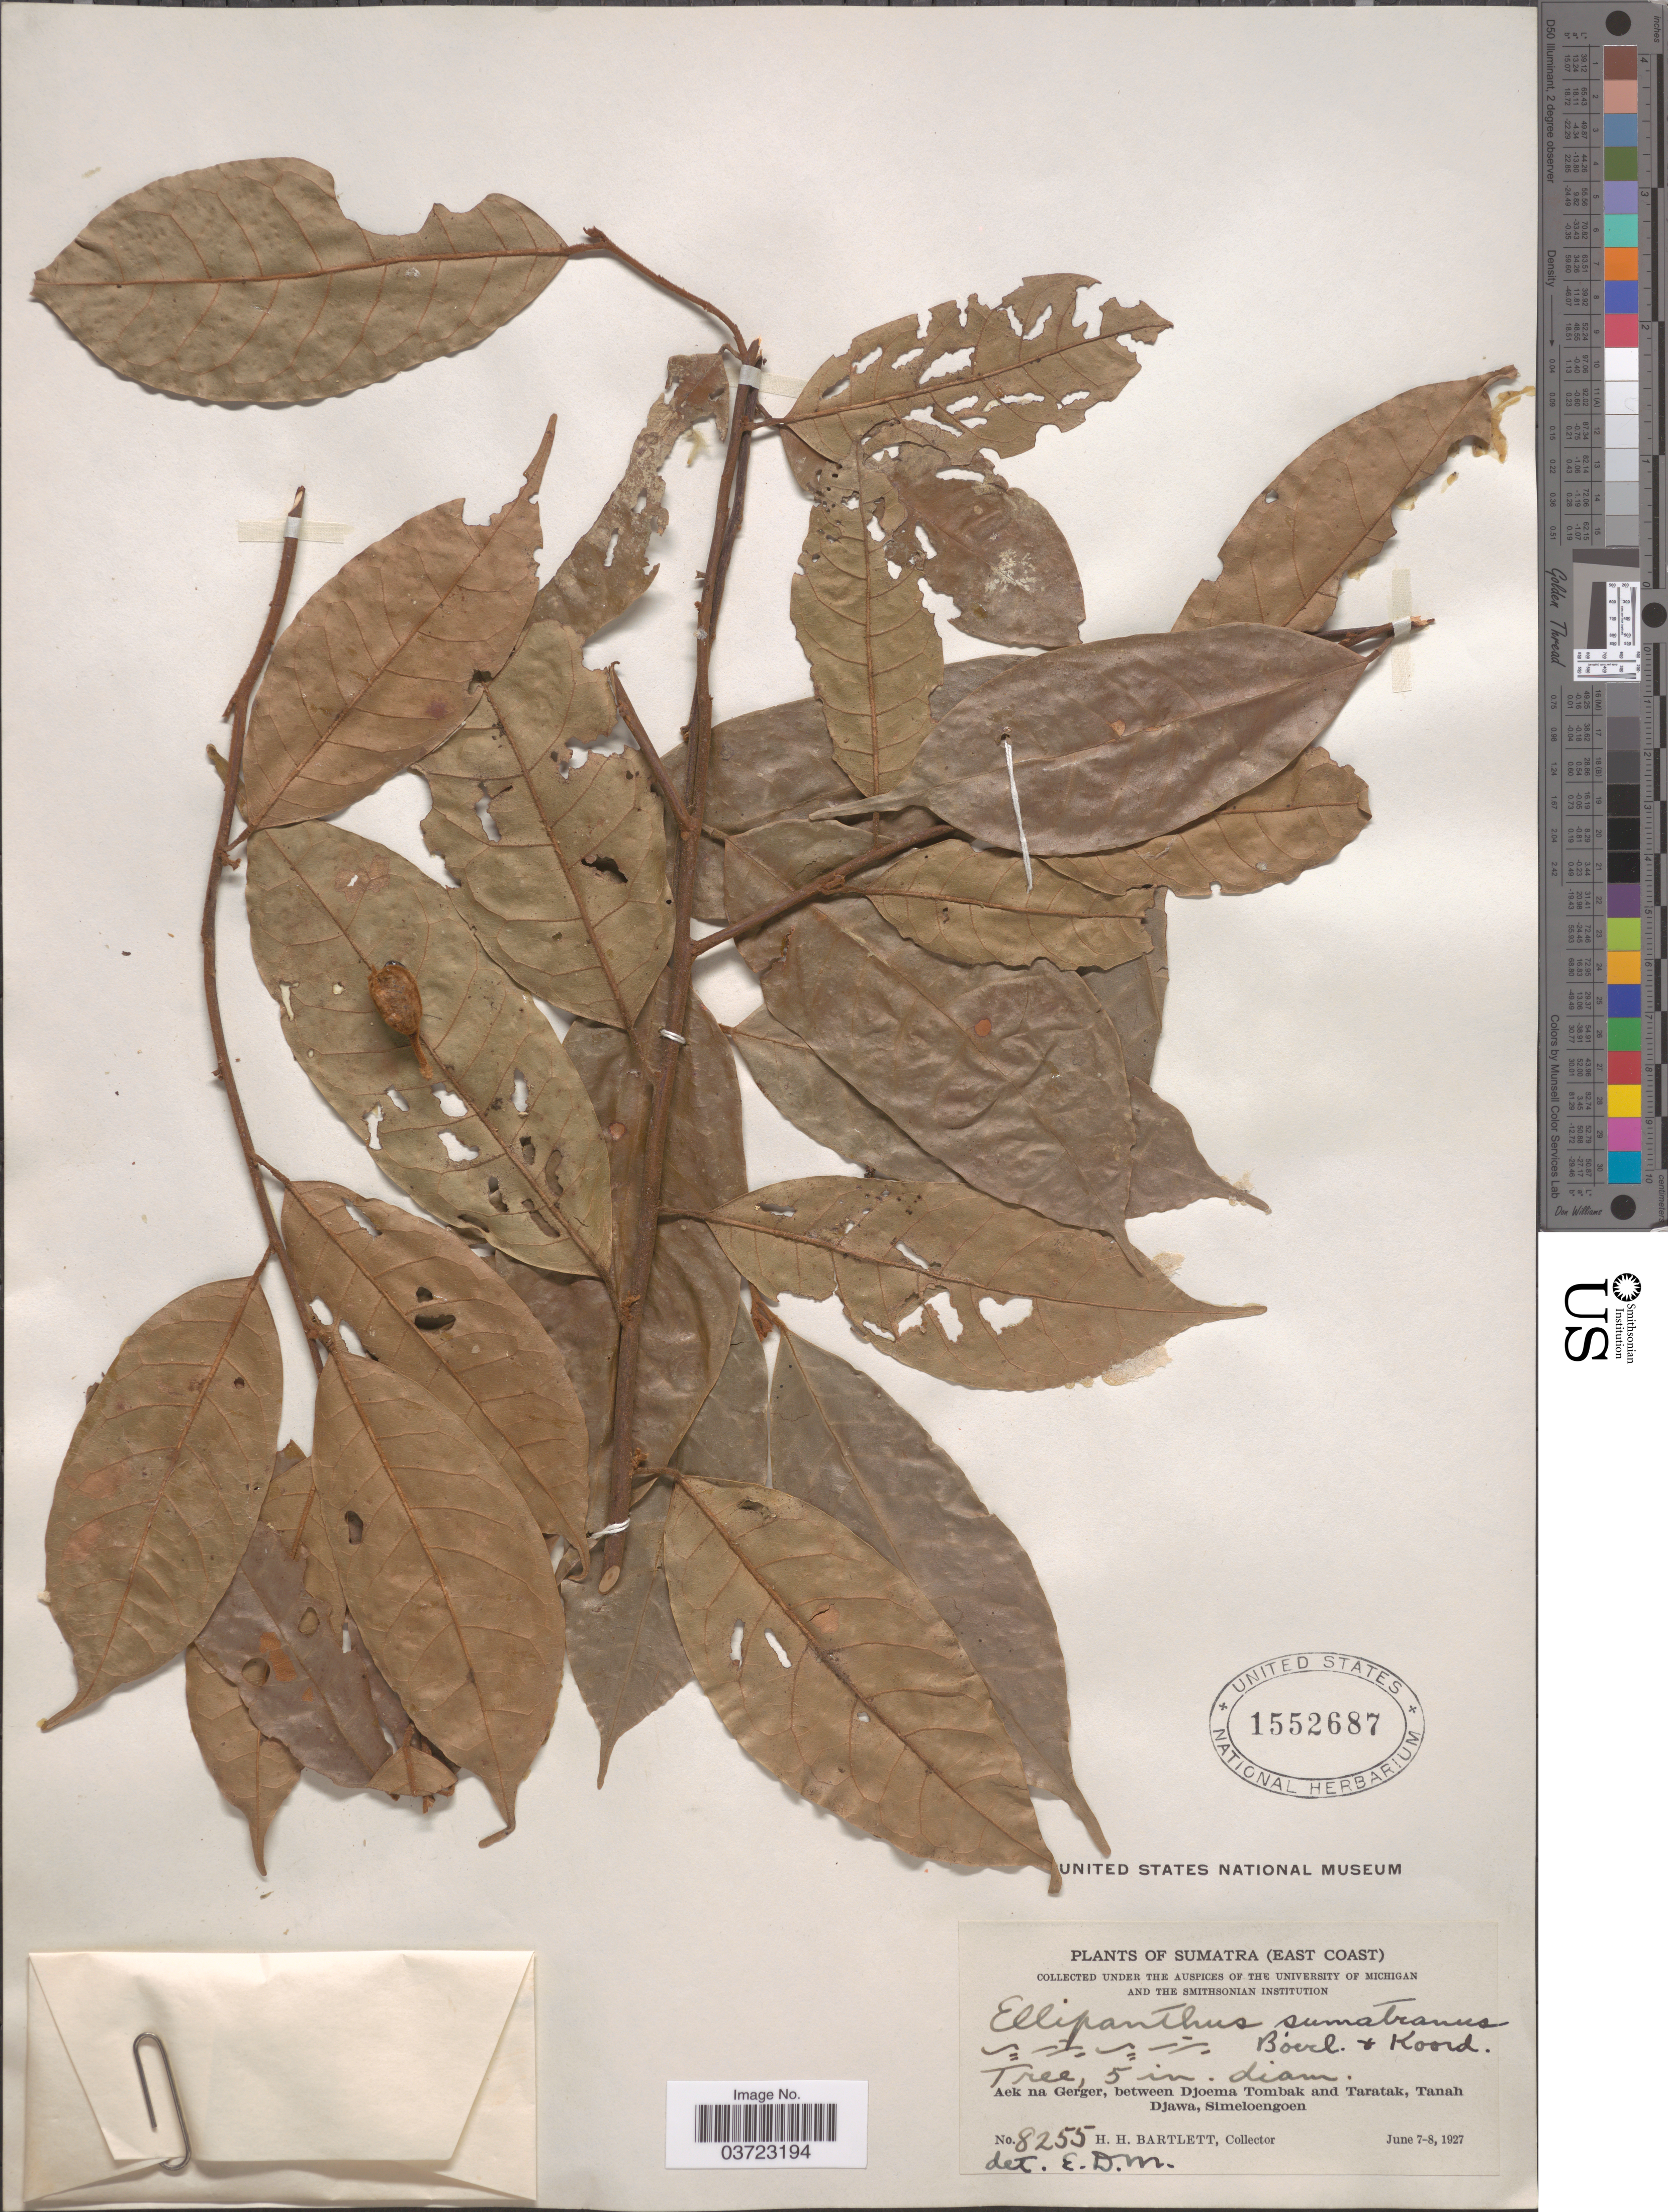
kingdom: Plantae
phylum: Tracheophyta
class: Magnoliopsida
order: Oxalidales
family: Connaraceae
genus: Ellipanthus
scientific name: Ellipanthus sumatranus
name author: Boerl. & Koord.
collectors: H. H. Bartlett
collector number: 8255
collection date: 1927-06-07/1927-06-08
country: Indonesia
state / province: Sumatra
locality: (East Coast). Aek na Gerger, between Djoema Tombak and Taratak, Tanah Djawa, Simeloengoen.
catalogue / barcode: US 1552687